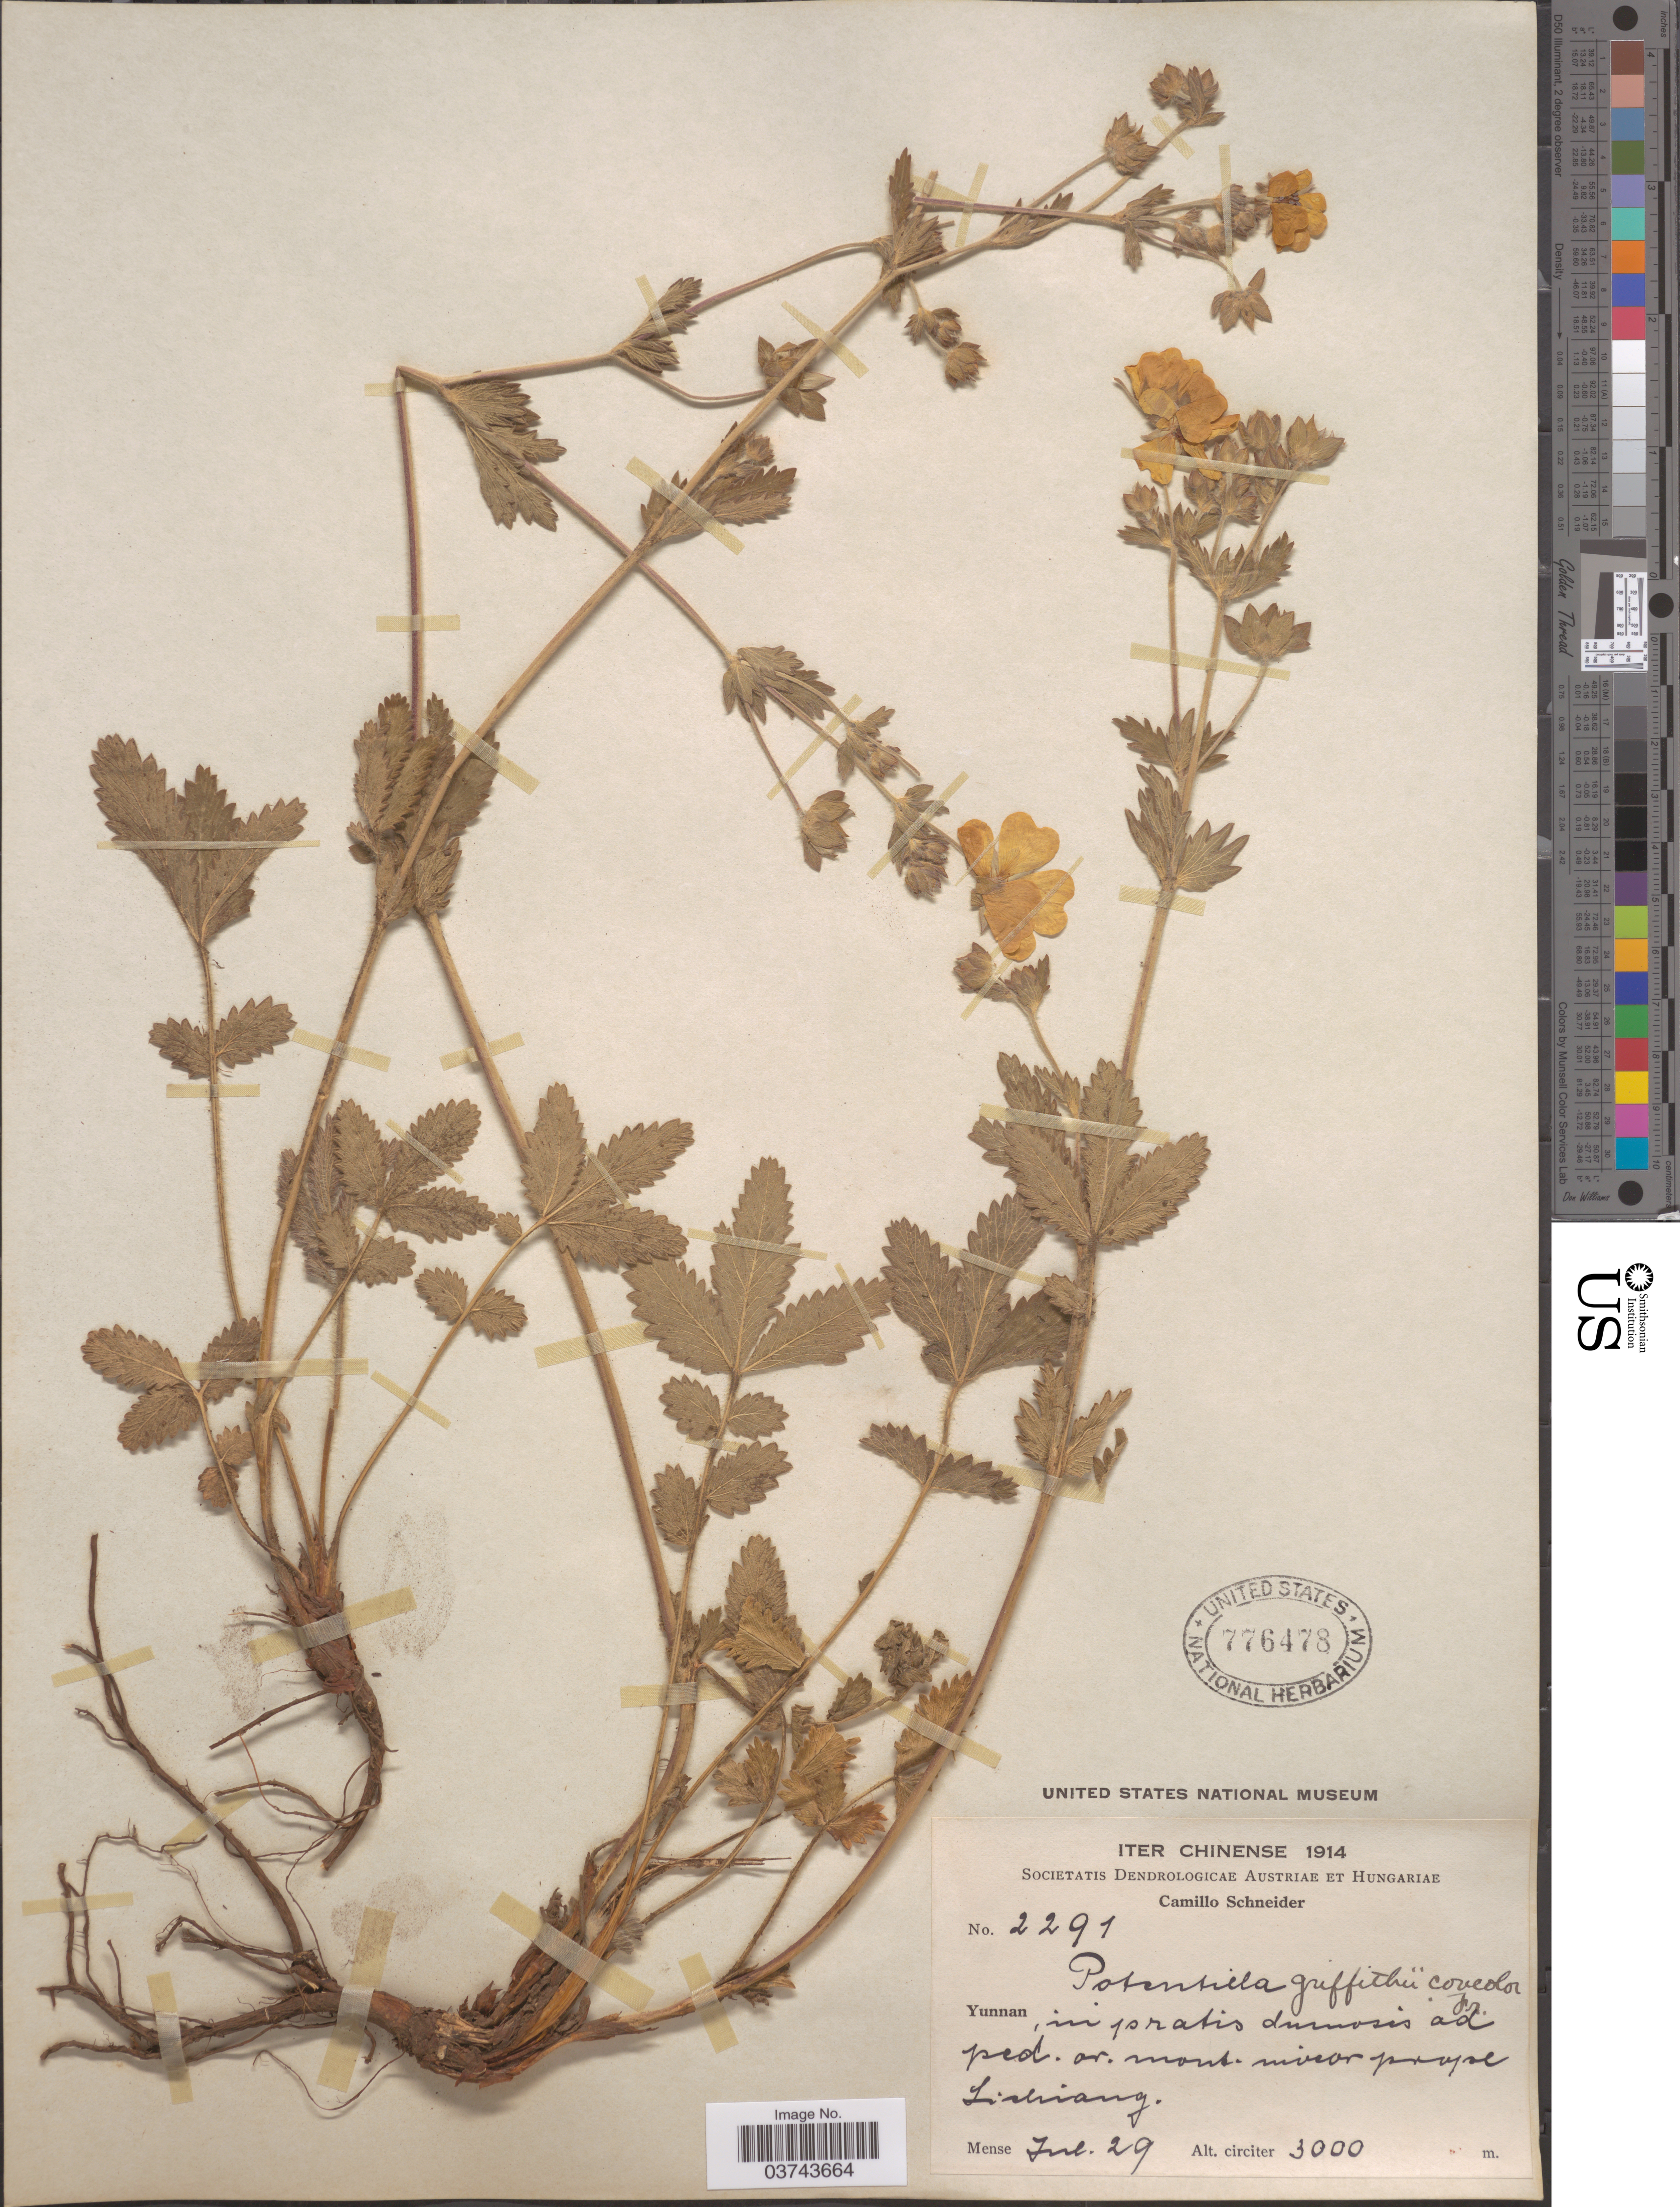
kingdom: Plantae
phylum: Tracheophyta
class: Magnoliopsida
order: Rosales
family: Rosaceae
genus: Potentilla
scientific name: Potentilla griffithii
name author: Hook. f.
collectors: C. K. Schneider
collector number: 2291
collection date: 1914-06-29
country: China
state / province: Yunnan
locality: In pratis dumosis ad ped. or. mont. niveor prope Lichiang.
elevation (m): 3000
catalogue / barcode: US 776478